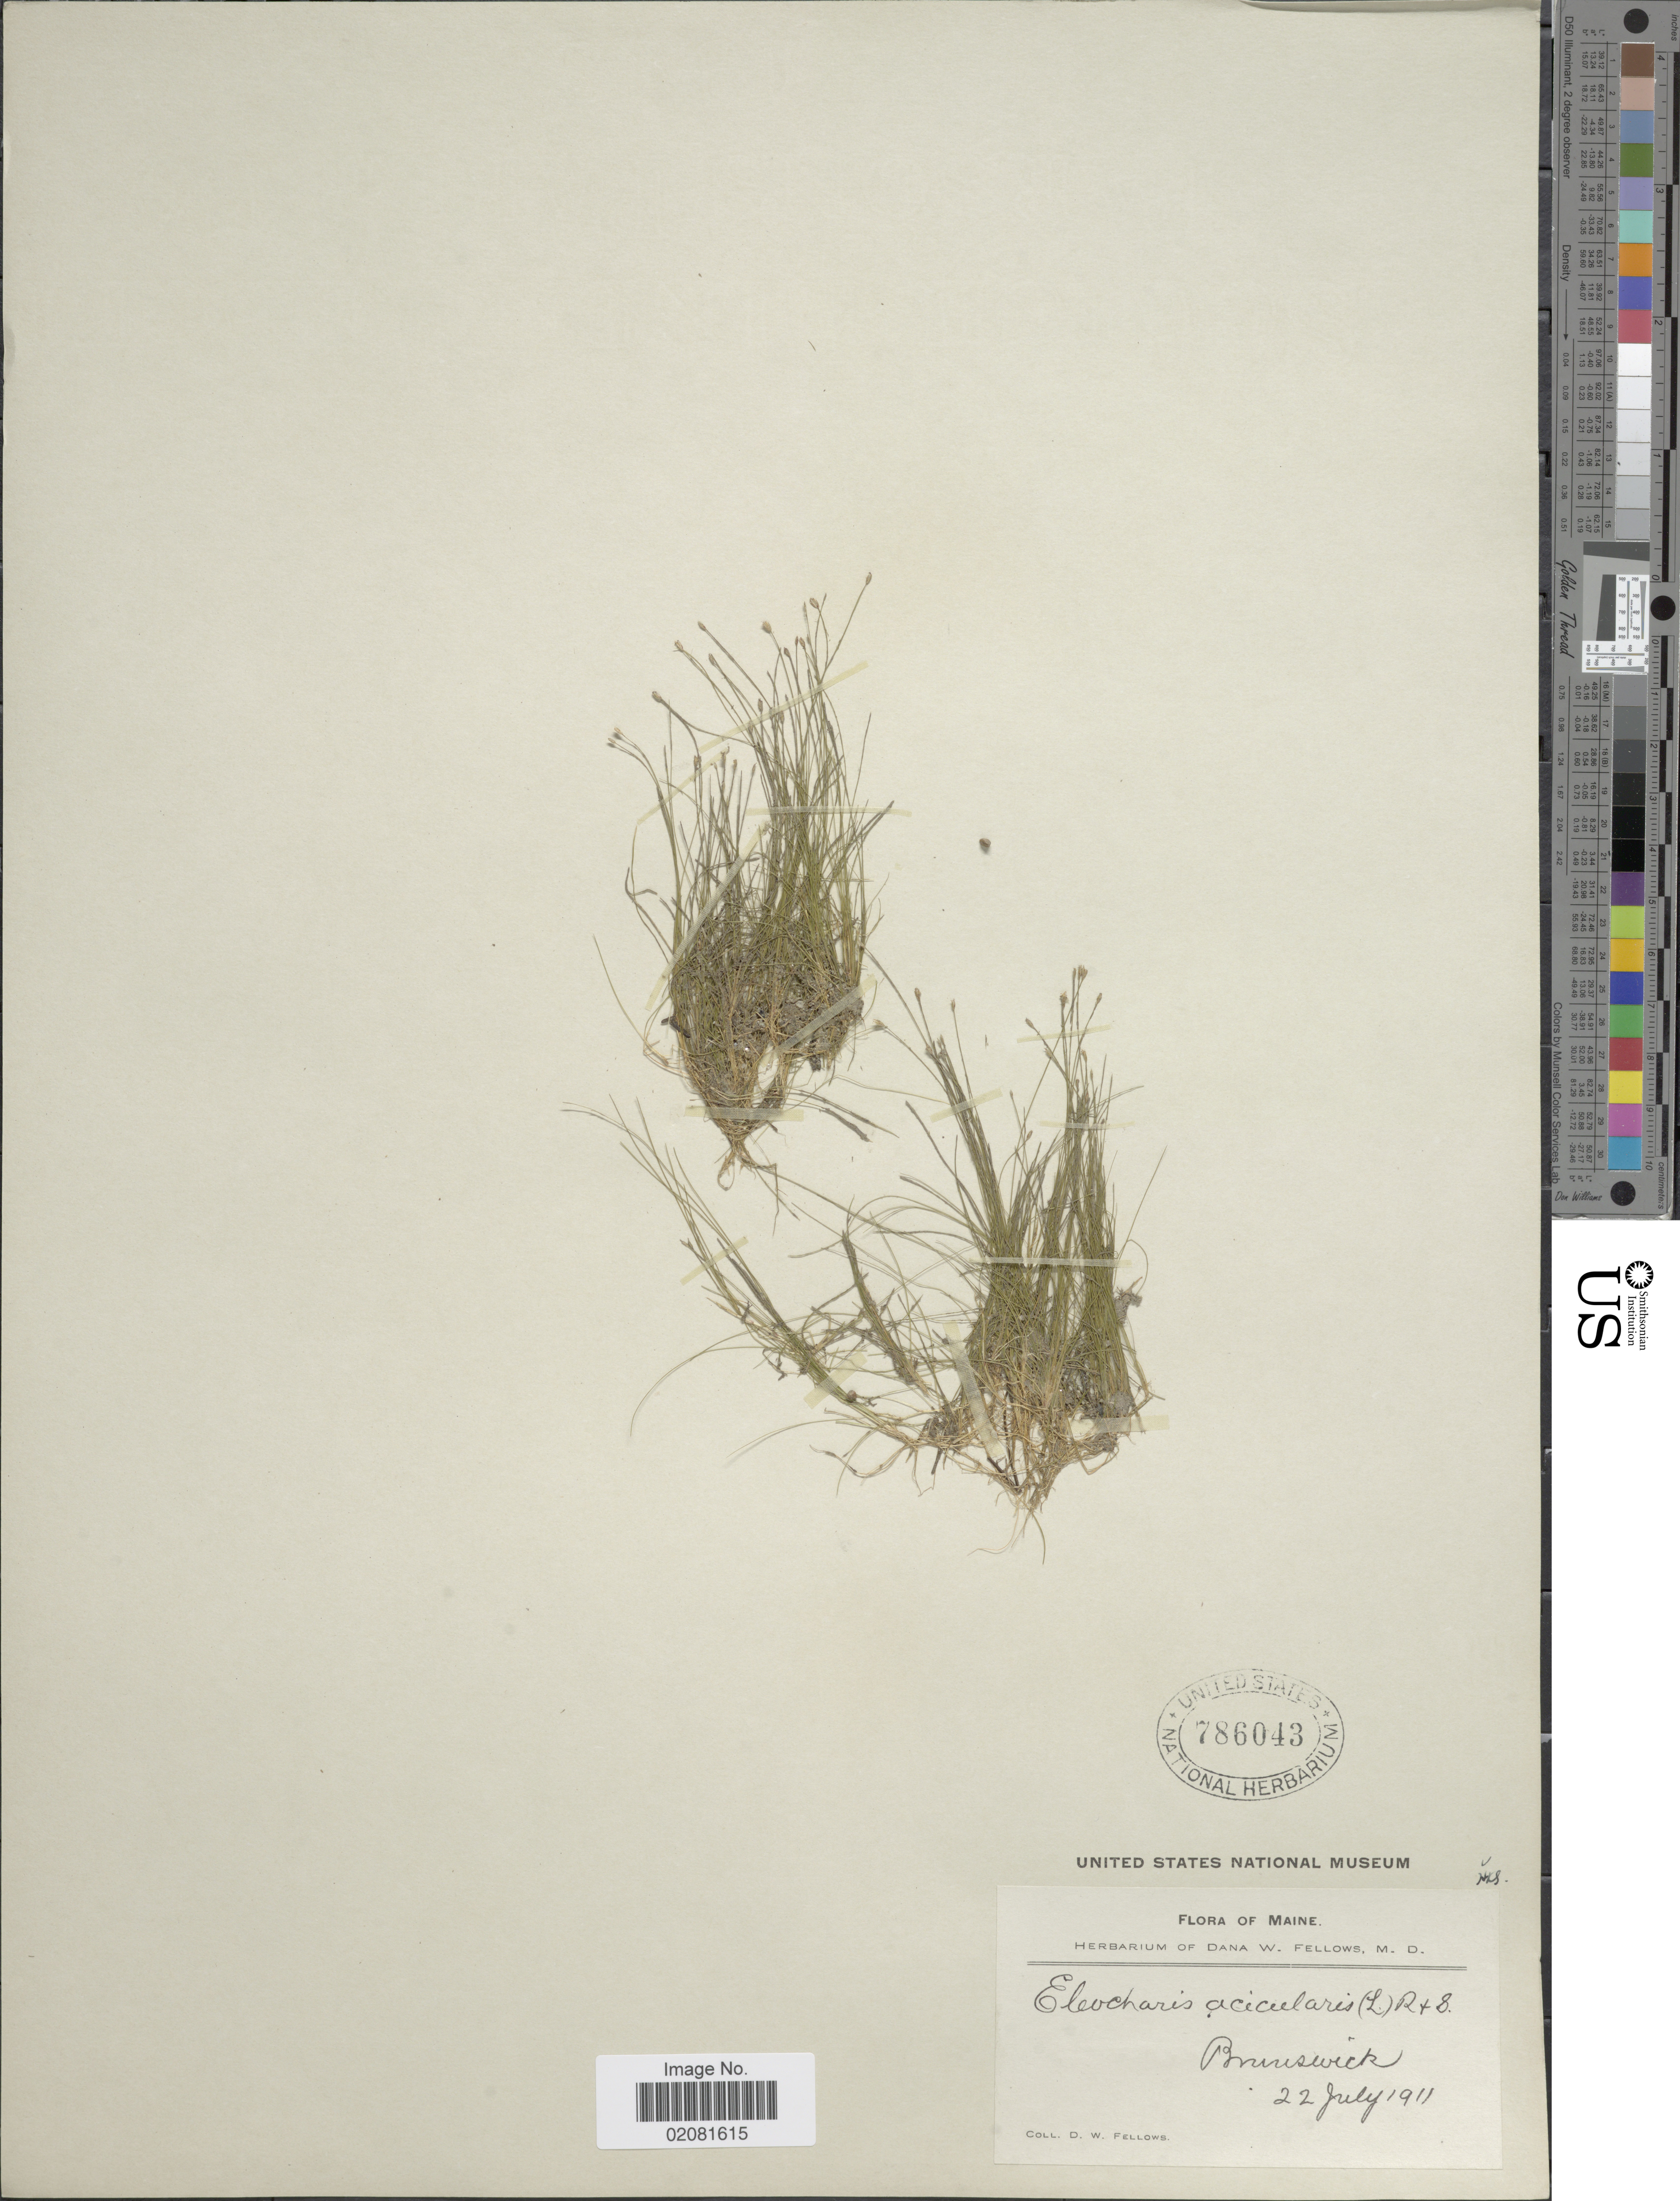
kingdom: Plantae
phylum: Tracheophyta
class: Liliopsida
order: Poales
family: Cyperaceae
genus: Eleocharis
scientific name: Eleocharis acicularis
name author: (L.) Roem. & Schult.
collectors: D. W. Fellows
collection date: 1911-07-22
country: United States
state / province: Maine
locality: Brunswick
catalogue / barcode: US 786043